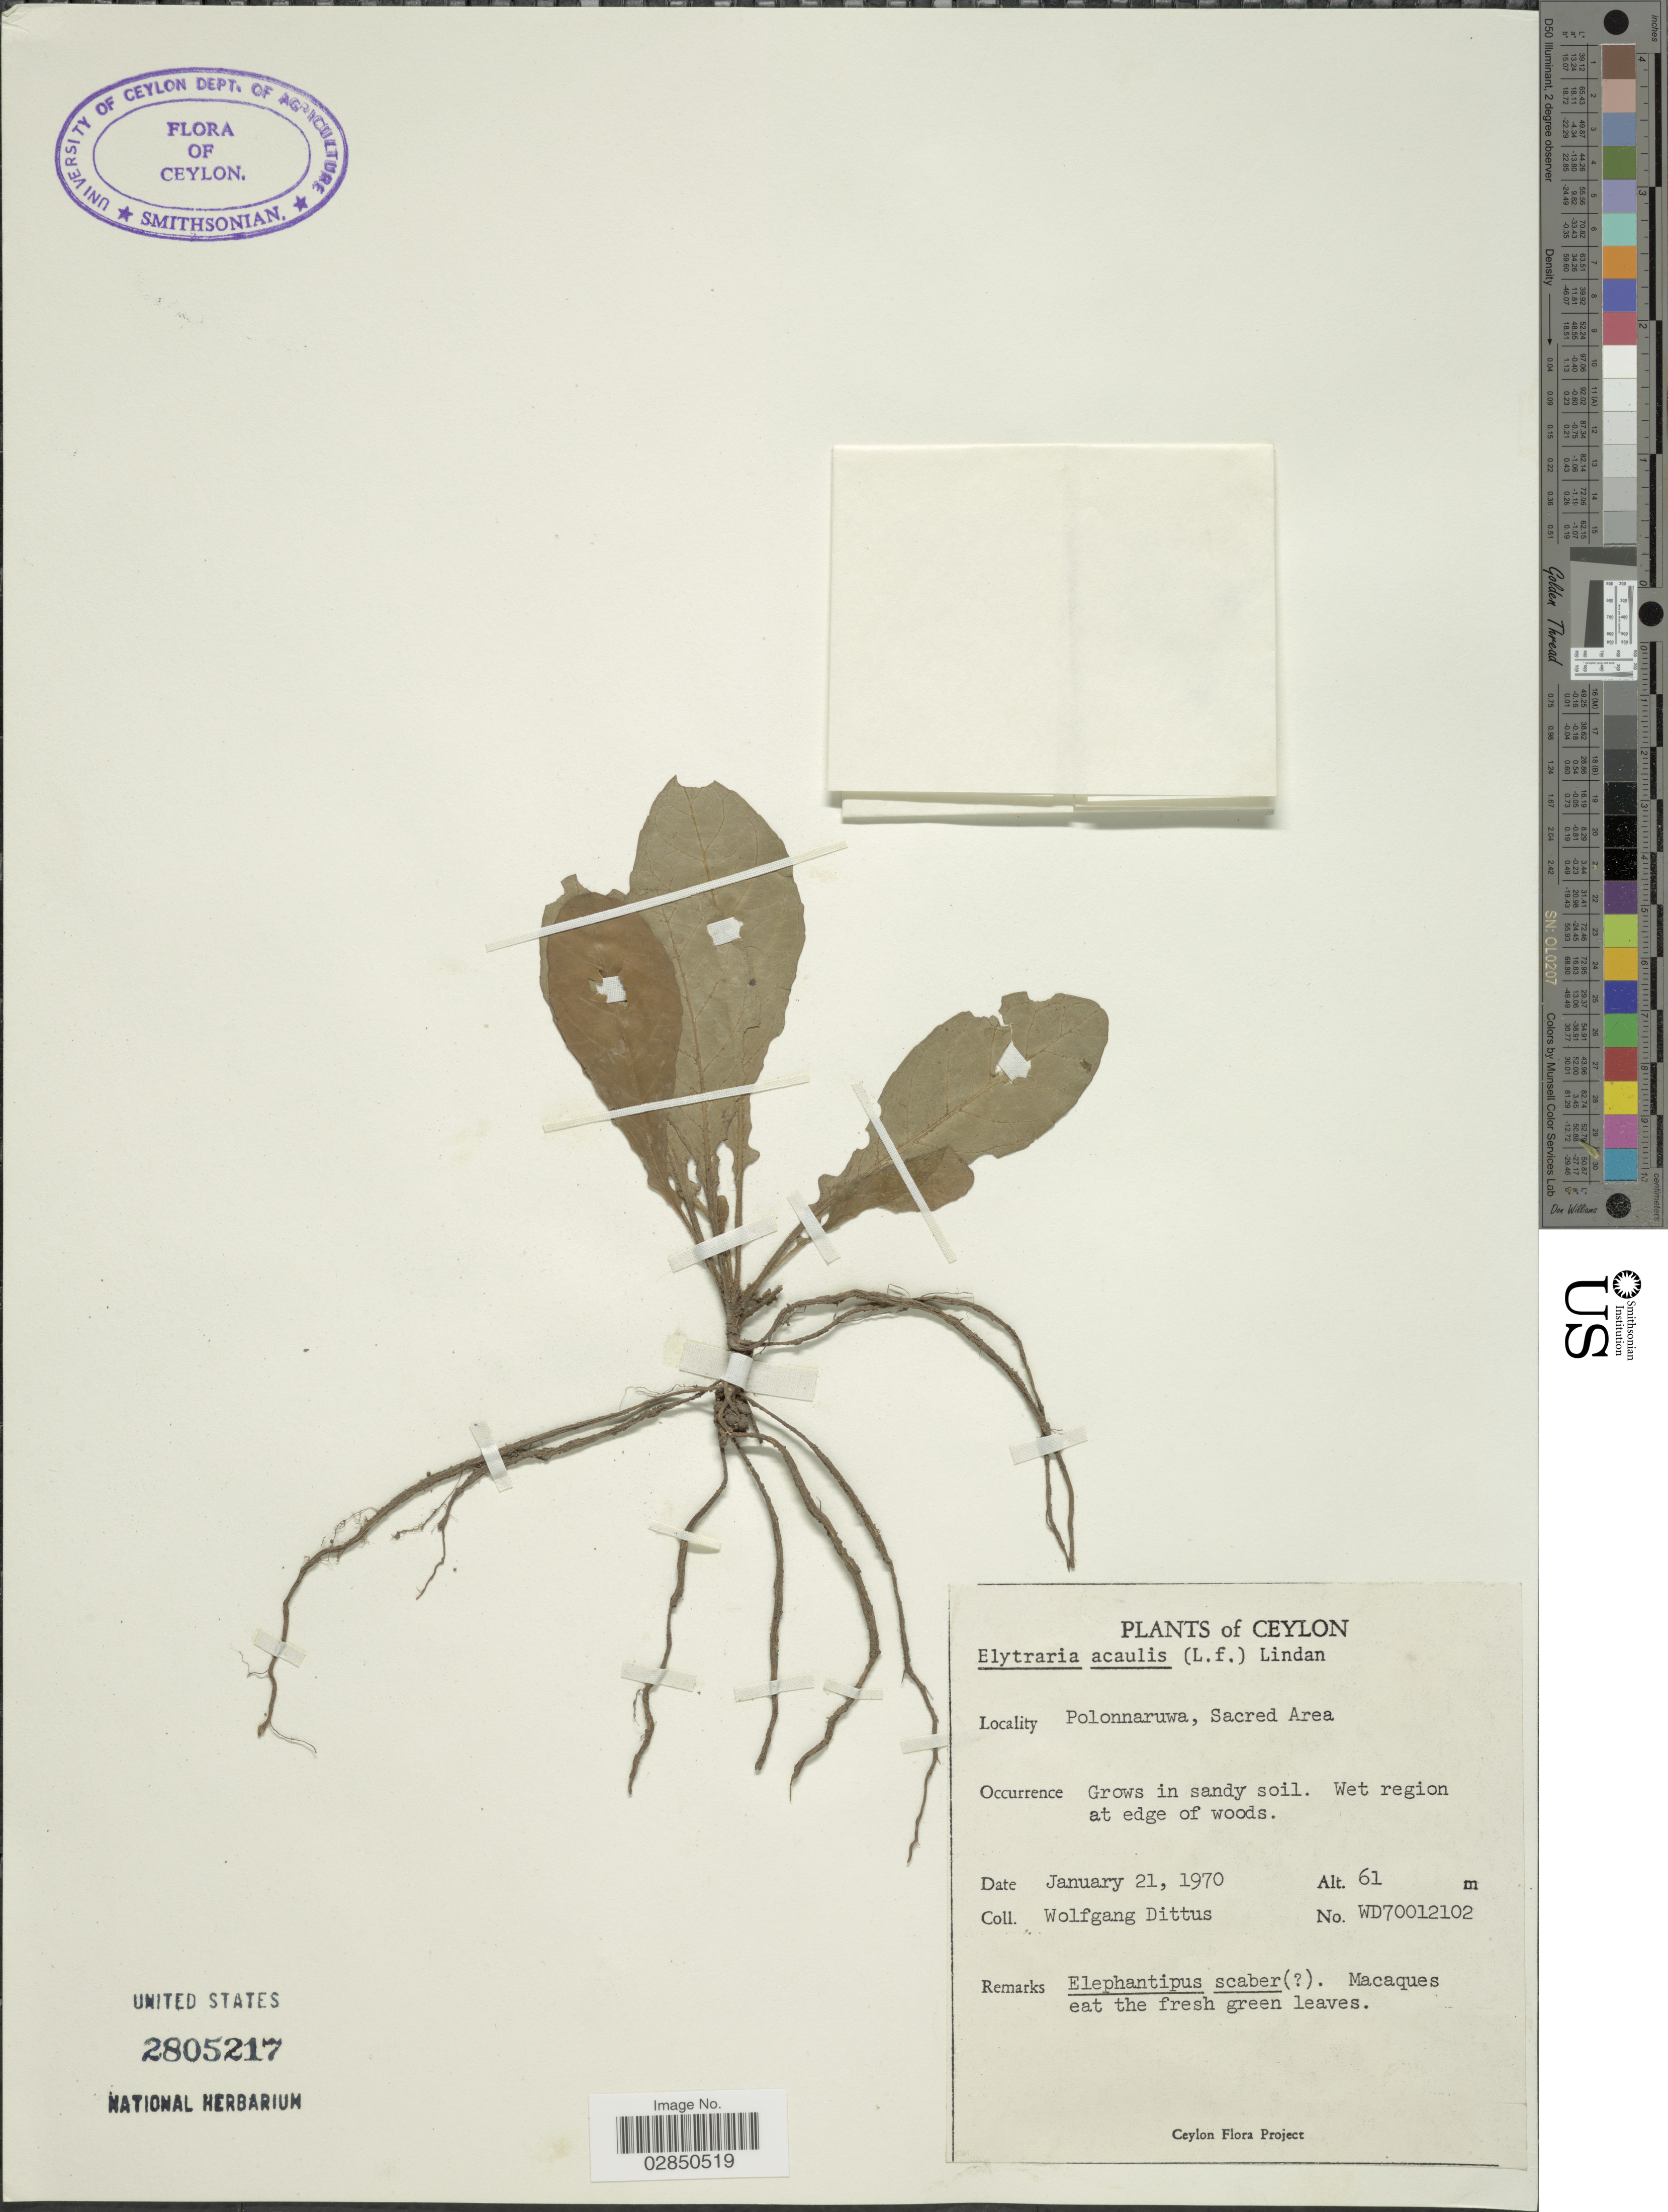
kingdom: Plantae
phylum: Tracheophyta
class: Magnoliopsida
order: Lamiales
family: Acanthaceae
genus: Elytraria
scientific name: Elytraria acaulis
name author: (L. f.) Lindau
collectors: W. Dittus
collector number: WD70012102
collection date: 1970-01-21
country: Sri Lanka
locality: Ceylon. Polonnaruwa, Sacred Area.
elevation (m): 61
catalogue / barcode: US 2805217